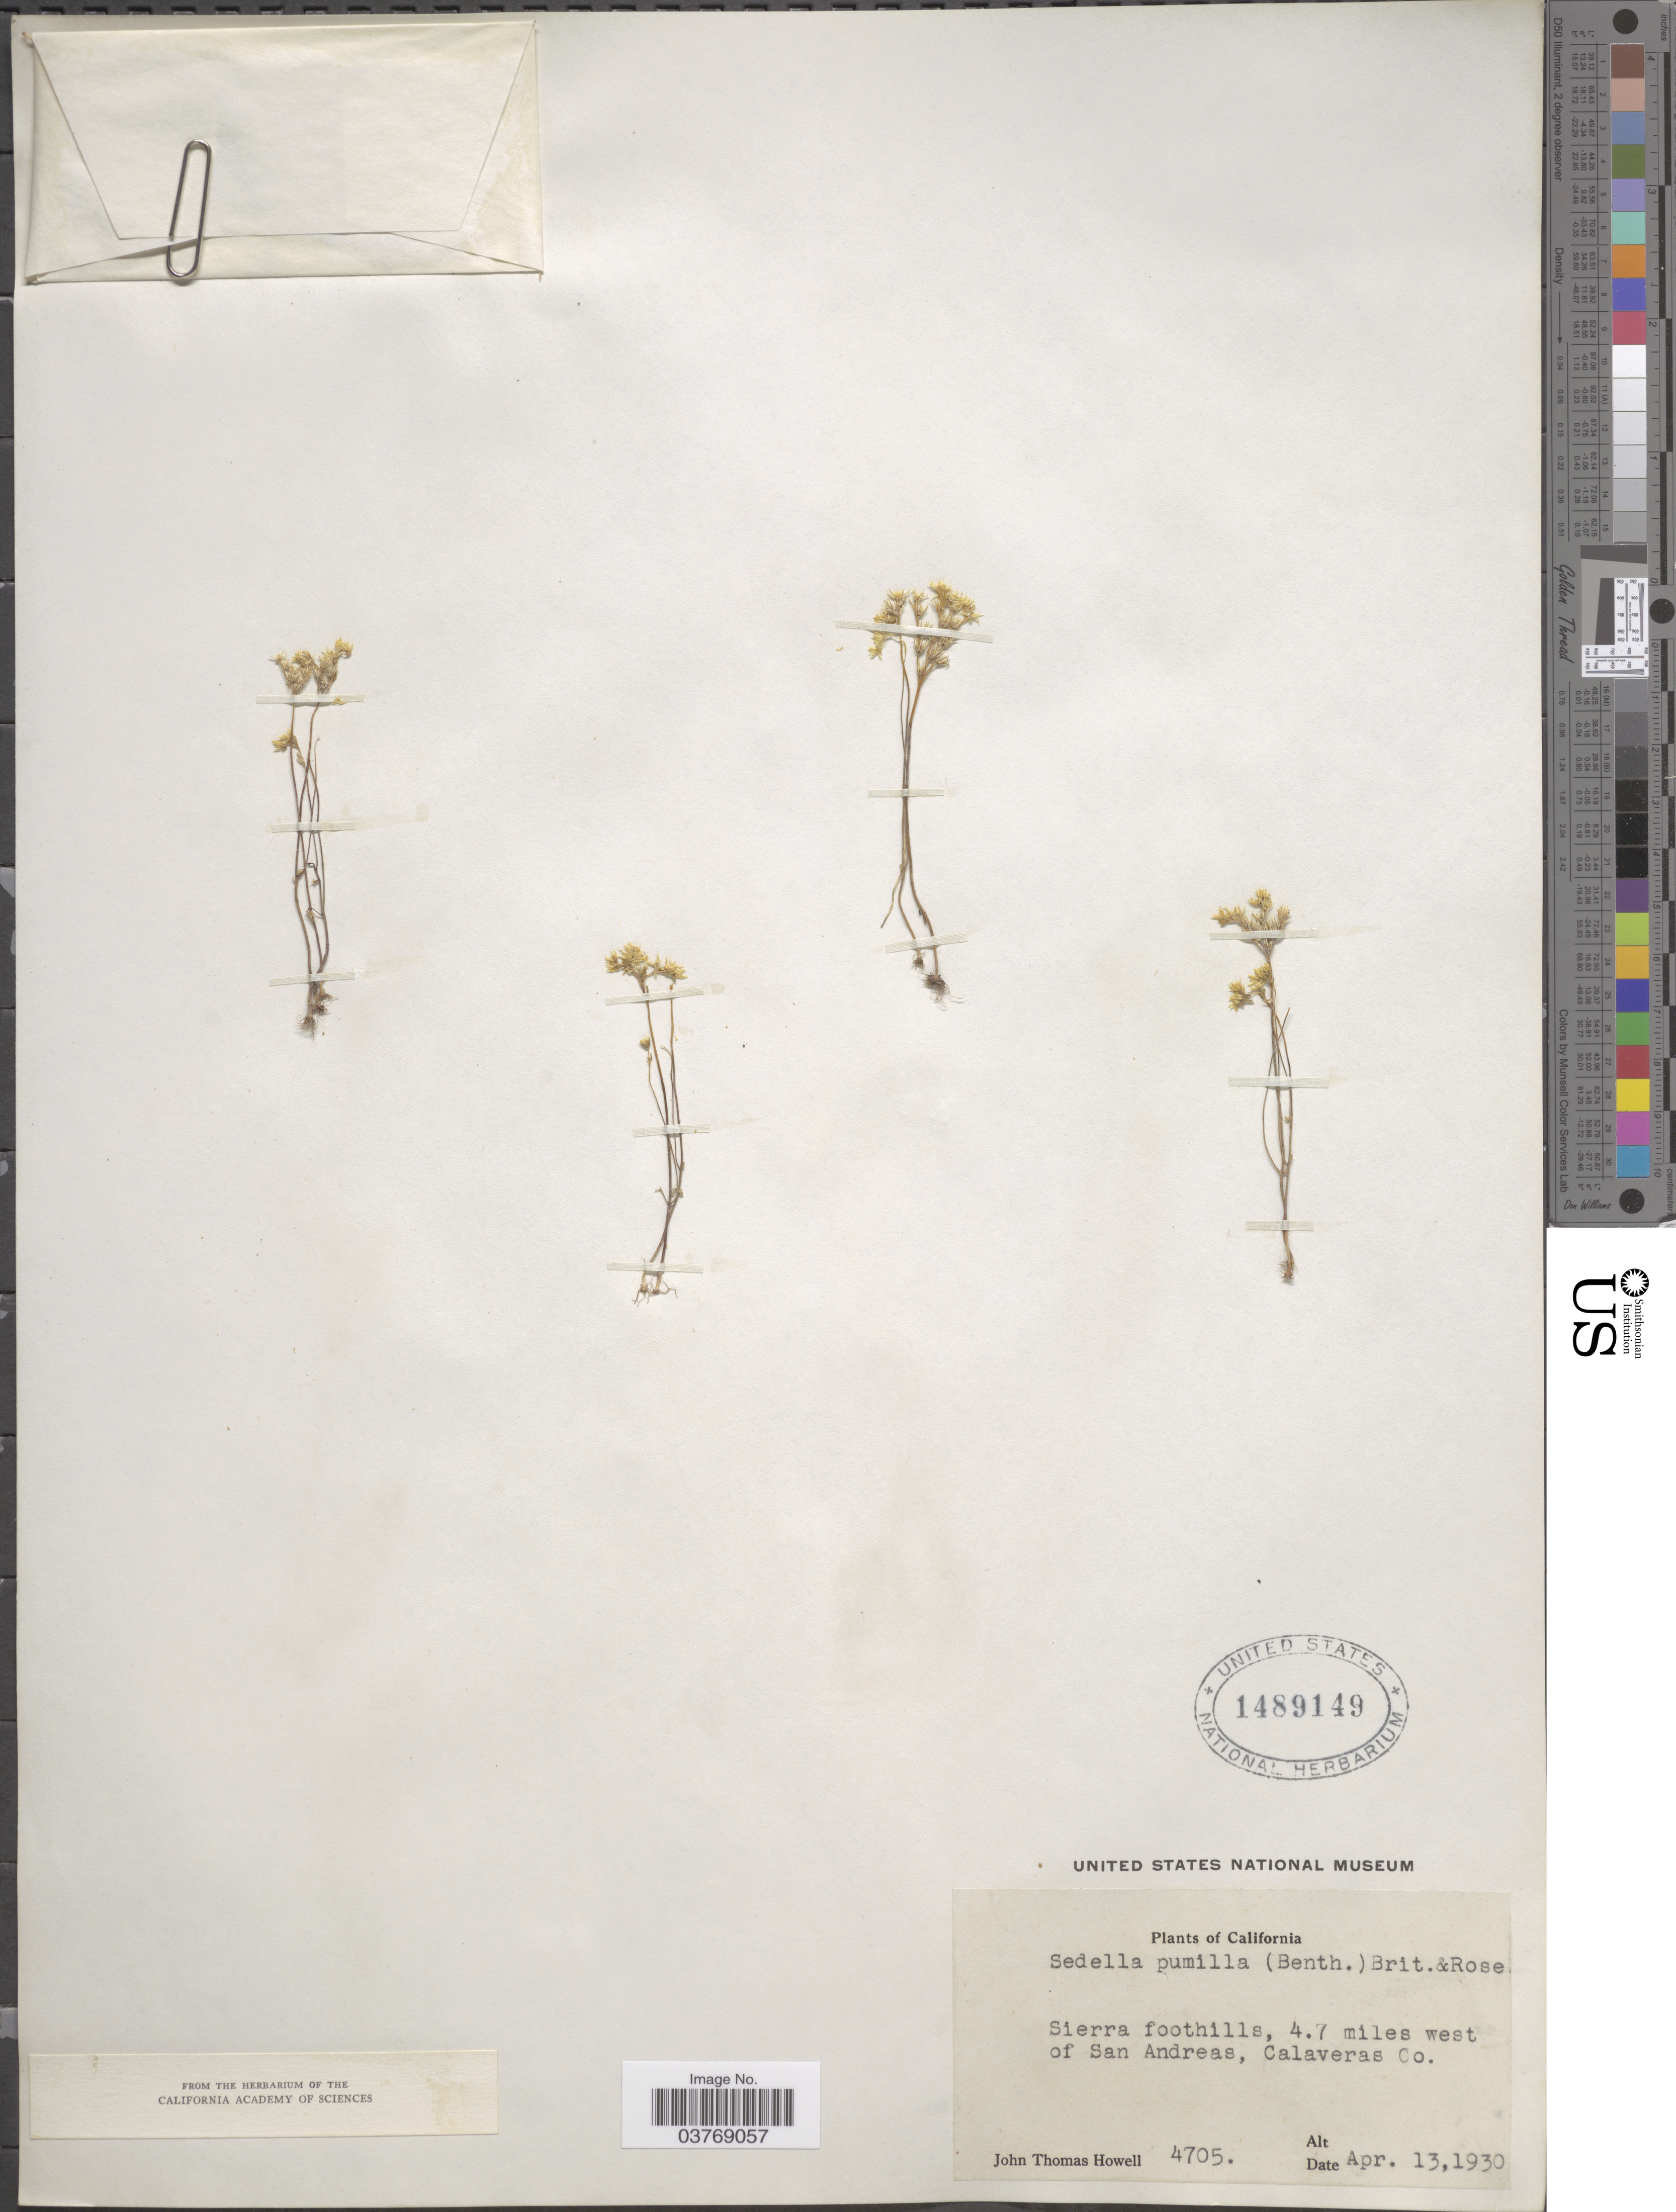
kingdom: Plantae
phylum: Tracheophyta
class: Magnoliopsida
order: Saxifragales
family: Crassulaceae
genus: Sedella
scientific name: Sedella pumila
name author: (Benth.) Britton & Rose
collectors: J. T. Howell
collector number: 4705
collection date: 1930-04-13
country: United States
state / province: California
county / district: Calaveras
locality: Sierra foothills, 4.7 miles west of San Andreas, Calaveras Co.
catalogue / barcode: US 1489149